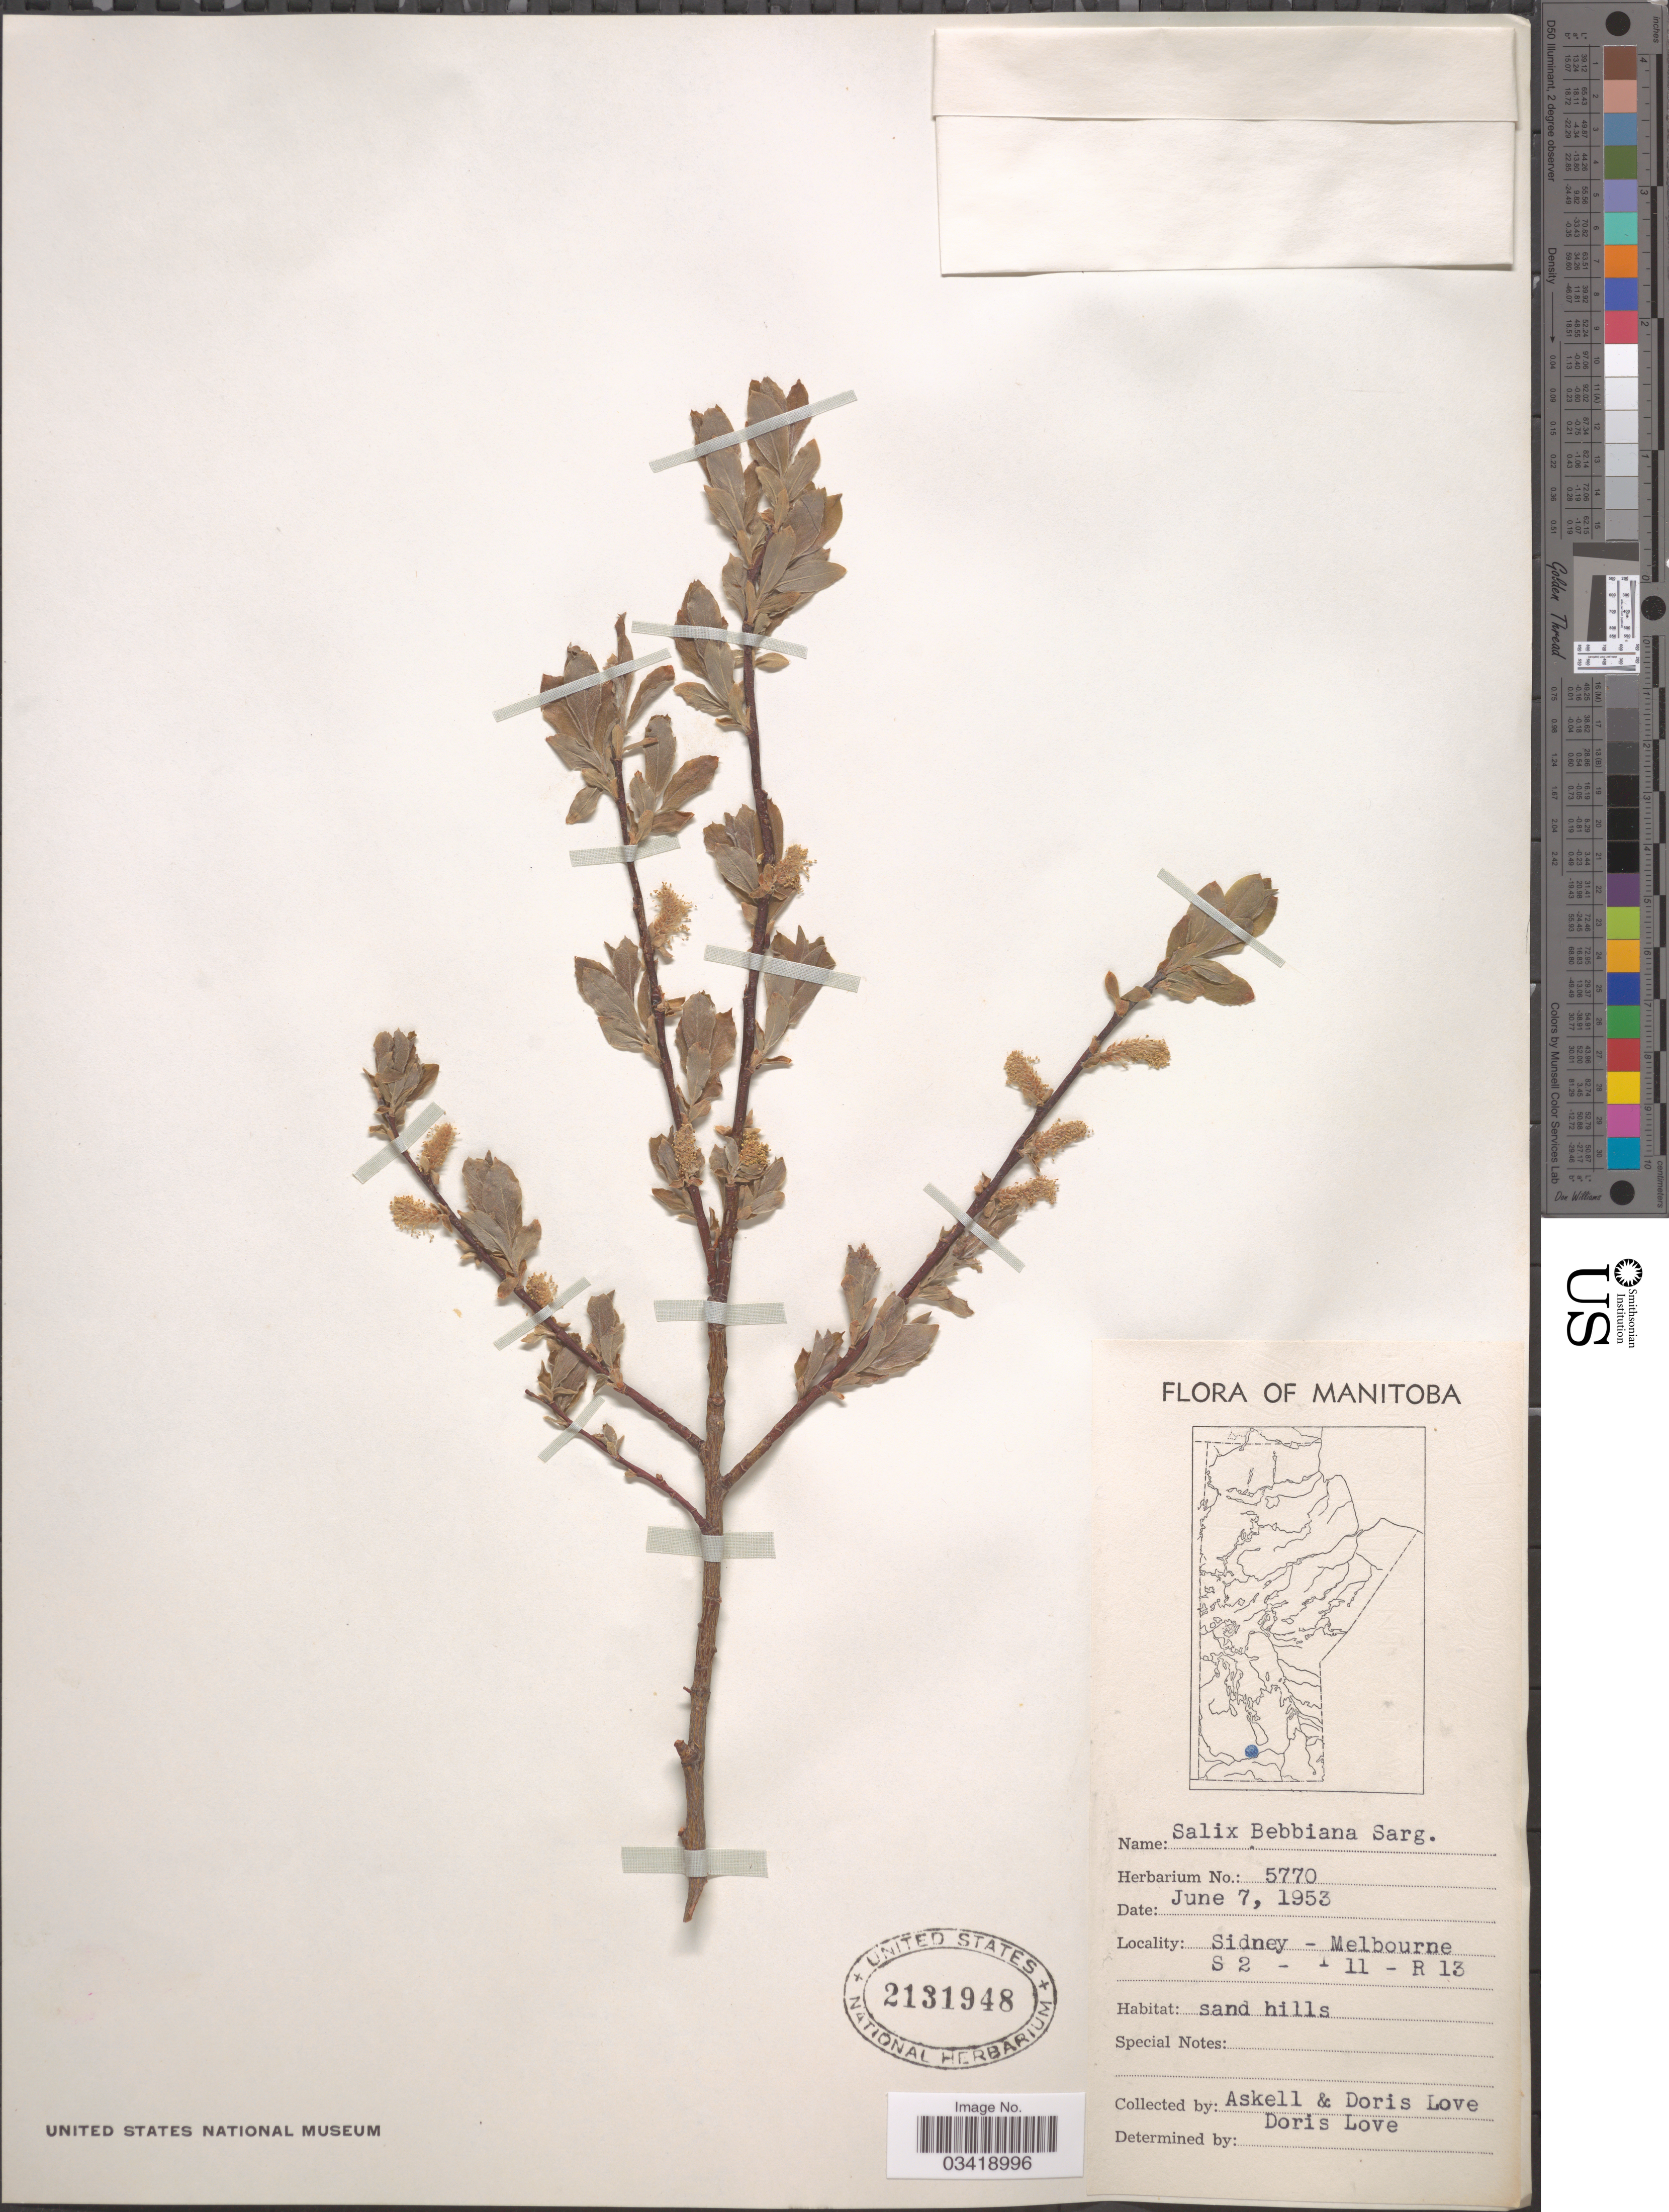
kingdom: Plantae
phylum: Tracheophyta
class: Magnoliopsida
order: Malpighiales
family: Salicaceae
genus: Salix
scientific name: Salix bebbiana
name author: Sarg.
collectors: Á. Löve & D. Löve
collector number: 5770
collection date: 1953-06-07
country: Canada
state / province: Manitoba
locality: Sidney - Melbourne. S2-T11-R13.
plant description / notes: No precise locality correction needed.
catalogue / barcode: US 2131948